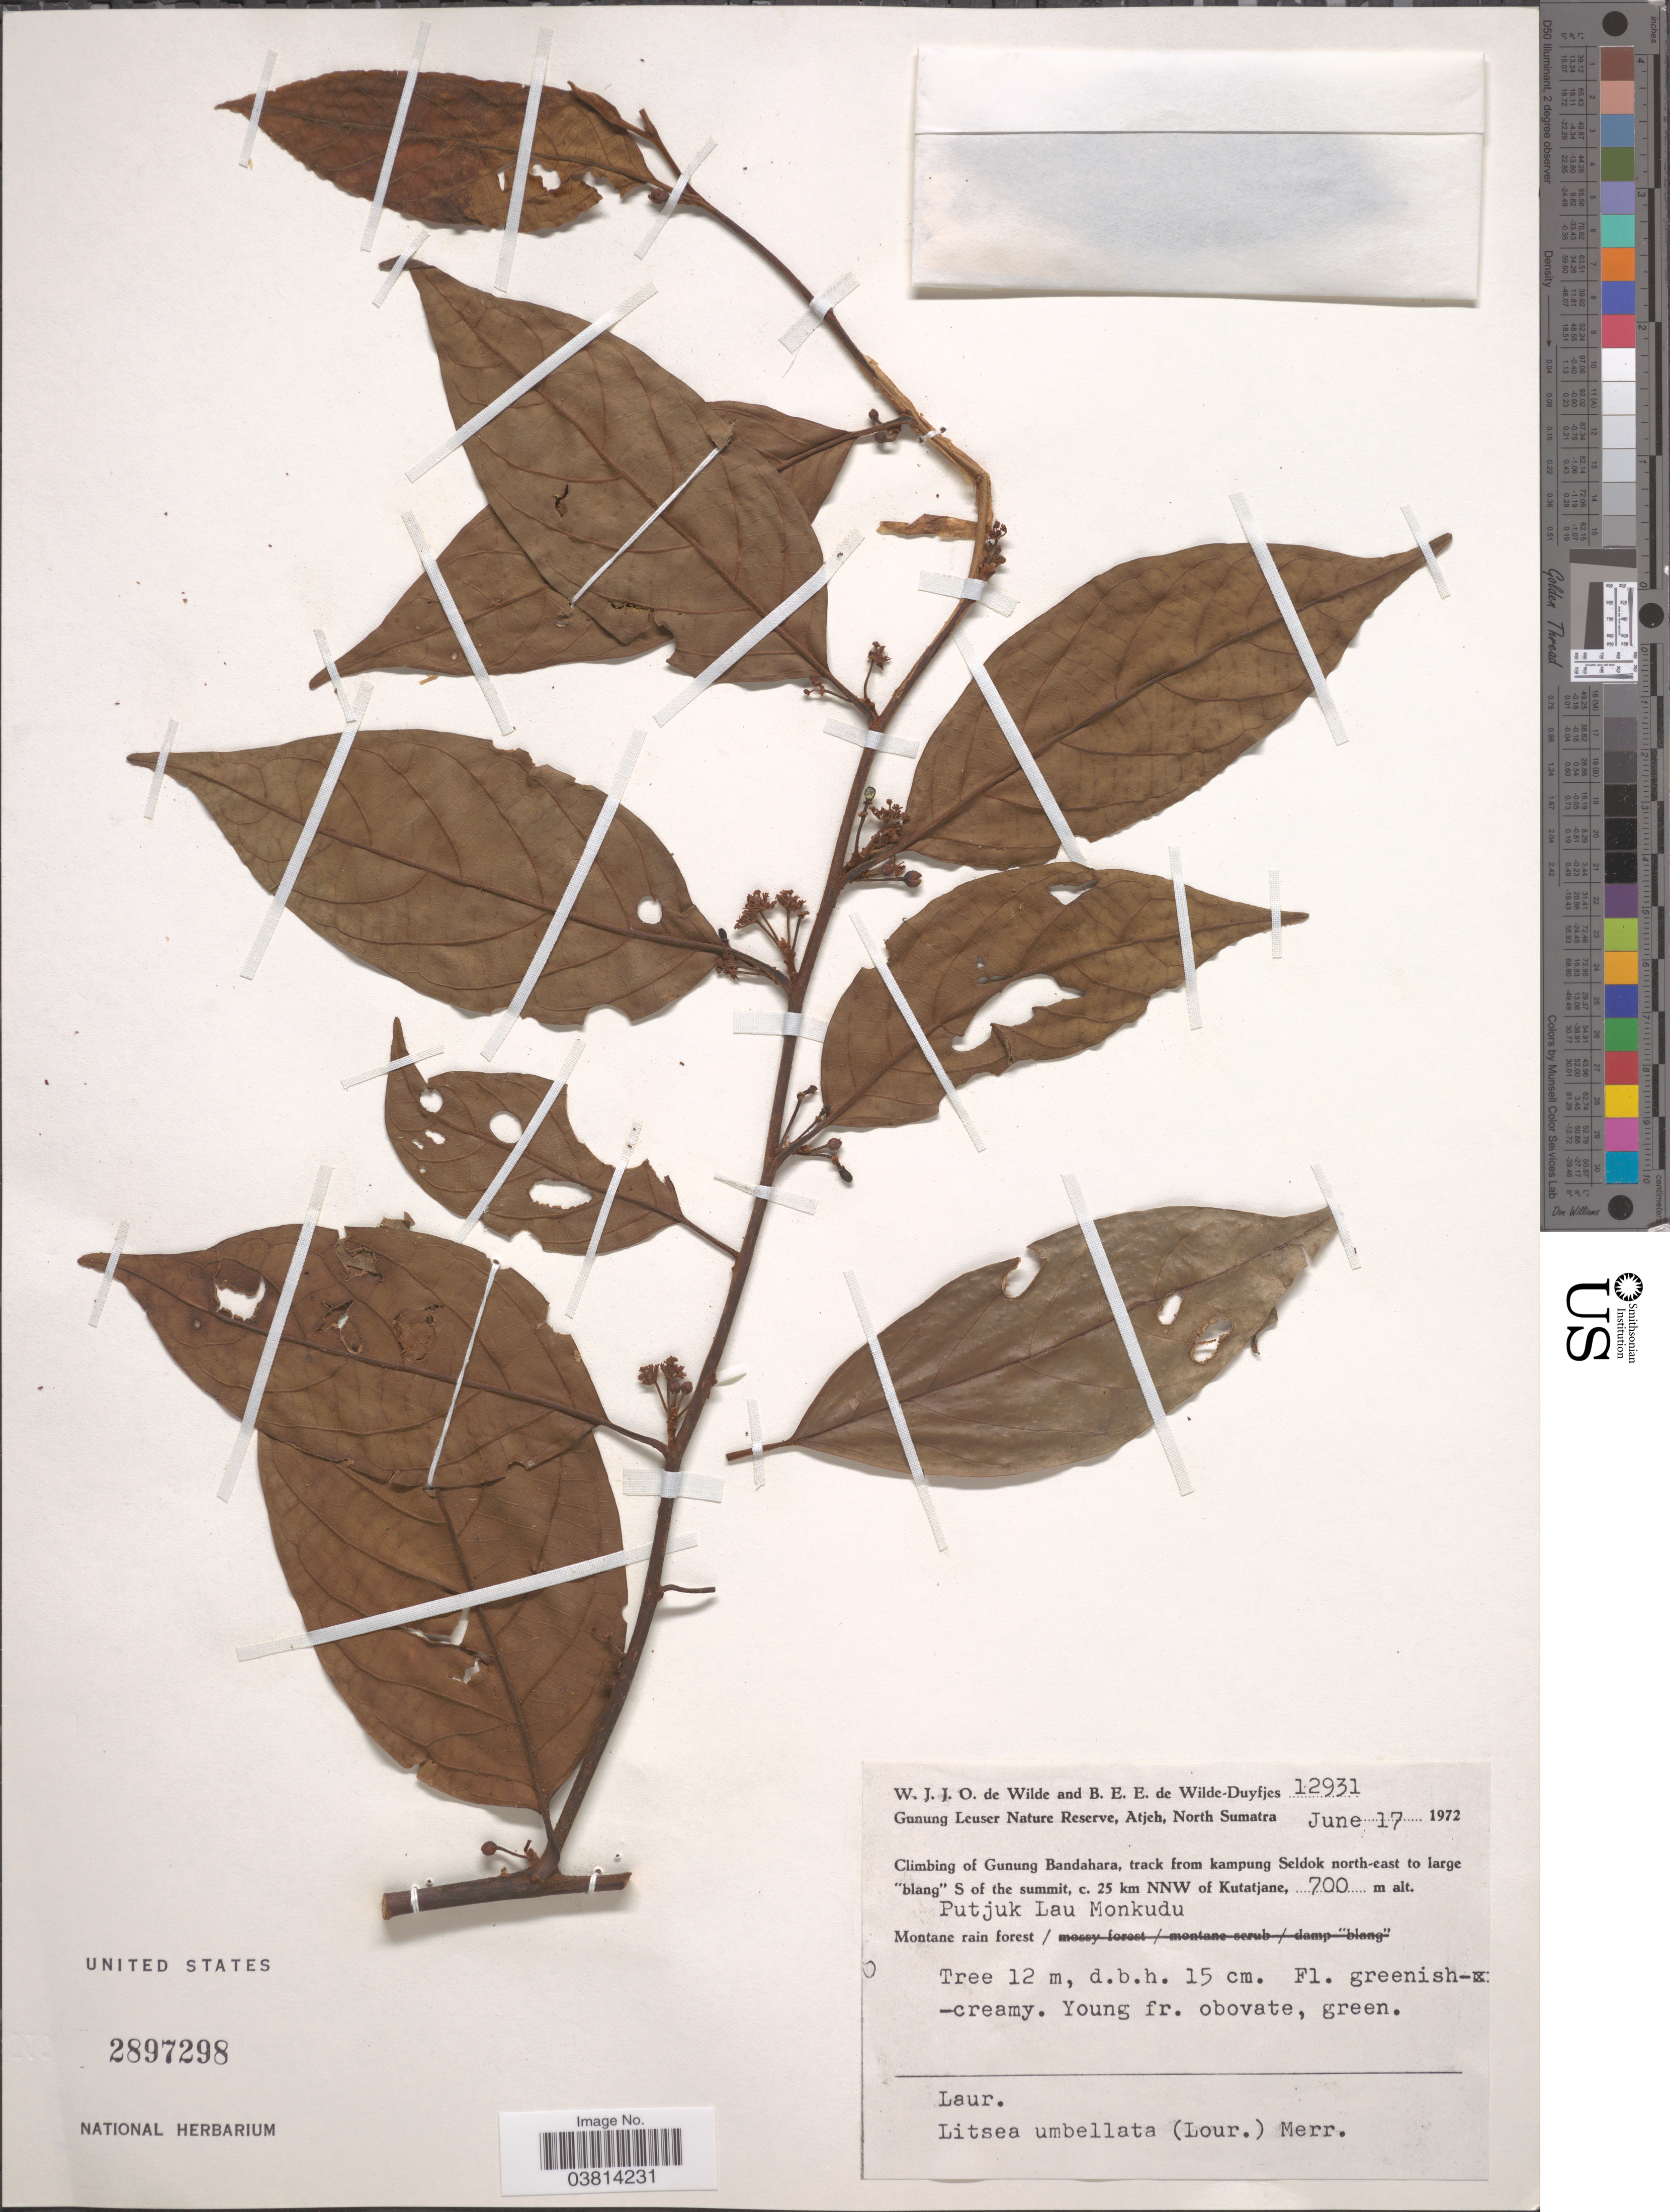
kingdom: Plantae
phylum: Tracheophyta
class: Magnoliopsida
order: Laurales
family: Lauraceae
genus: Litsea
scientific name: Litsea amara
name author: Blume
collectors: W. J. de Wilde & B. E. de Wilde-Duyfjes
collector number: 12931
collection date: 1972-06-17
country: Indonesia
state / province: Sumatra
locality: Gunung Leuser Nature Reserve, Atjeh, North Sumatra. Climbing of Gunung Bandahara, track from kampung Seldok north-east to large "blang" S of the summit, c. 25 km NNW of Kutatjane. Putjuk Lau Monkudu.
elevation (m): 700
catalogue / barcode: US 2897298